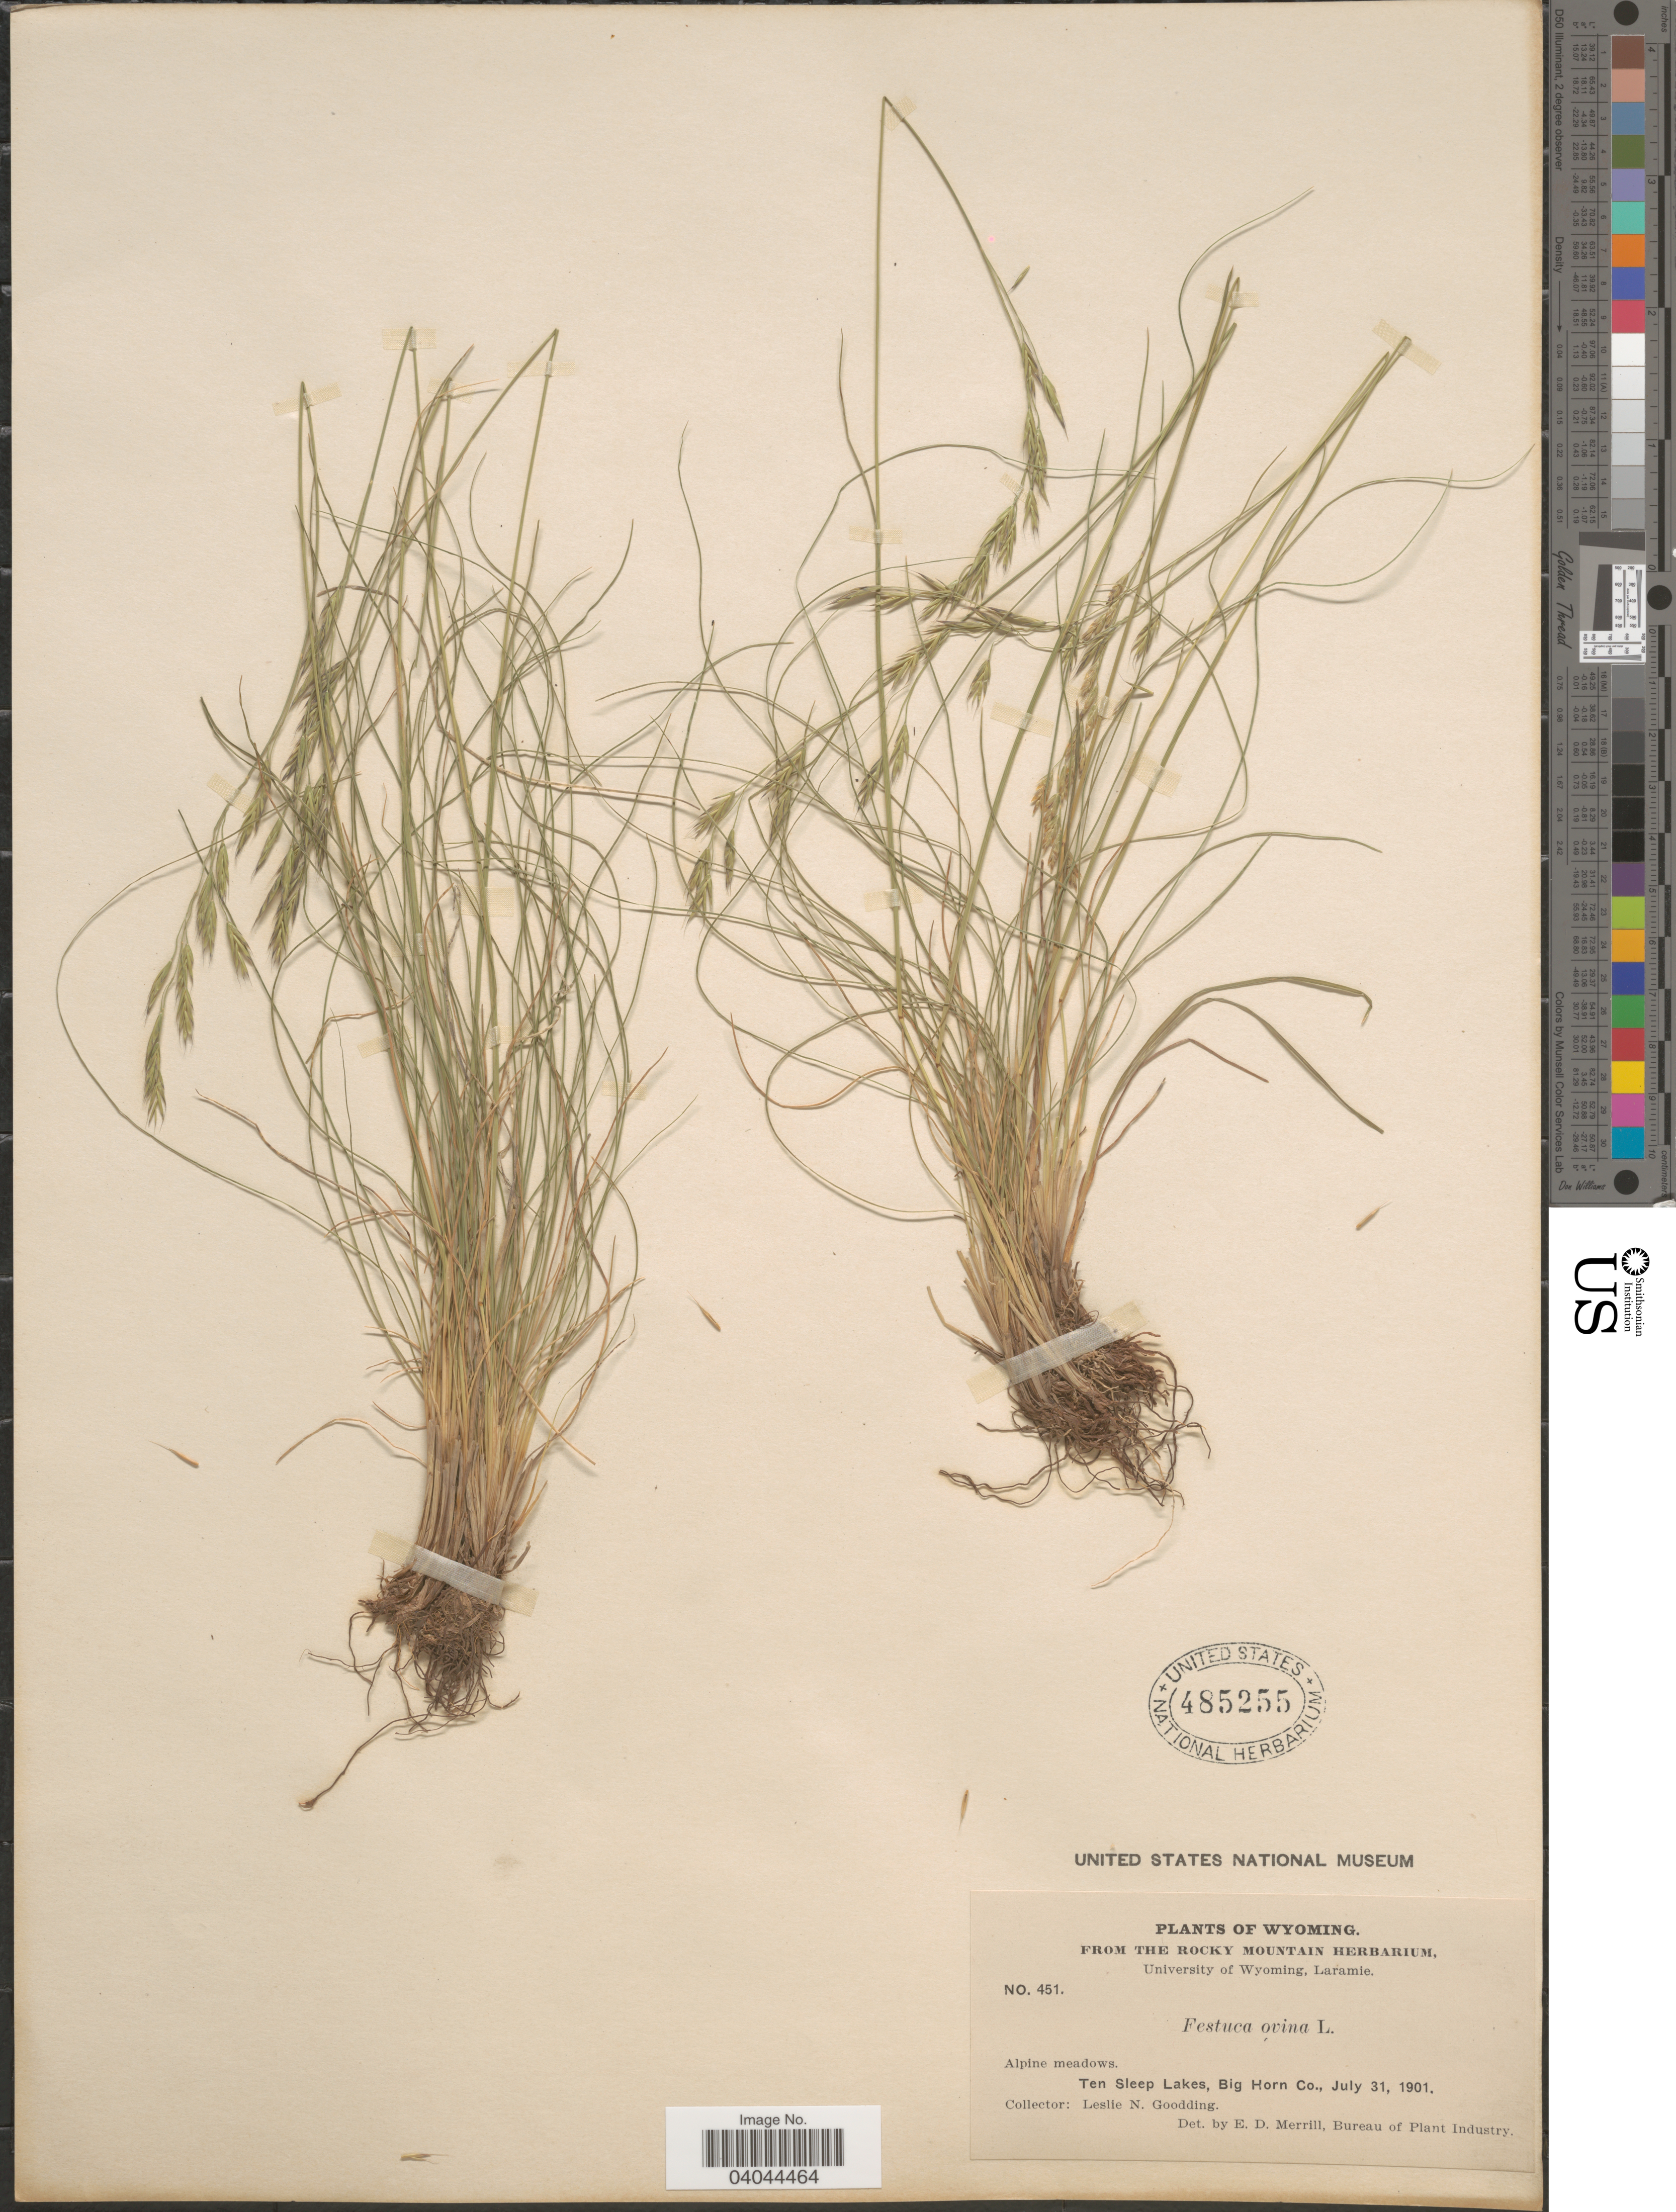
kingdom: Plantae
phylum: Tracheophyta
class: Liliopsida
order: Poales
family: Poaceae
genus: Festuca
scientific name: Festuca ovina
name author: L.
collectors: L. N. Goodding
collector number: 451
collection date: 1901-07-31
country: United States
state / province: Wyoming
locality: Alpine meadows. Ten Sleep Lakes, Big Horn Co.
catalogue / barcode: US 485255